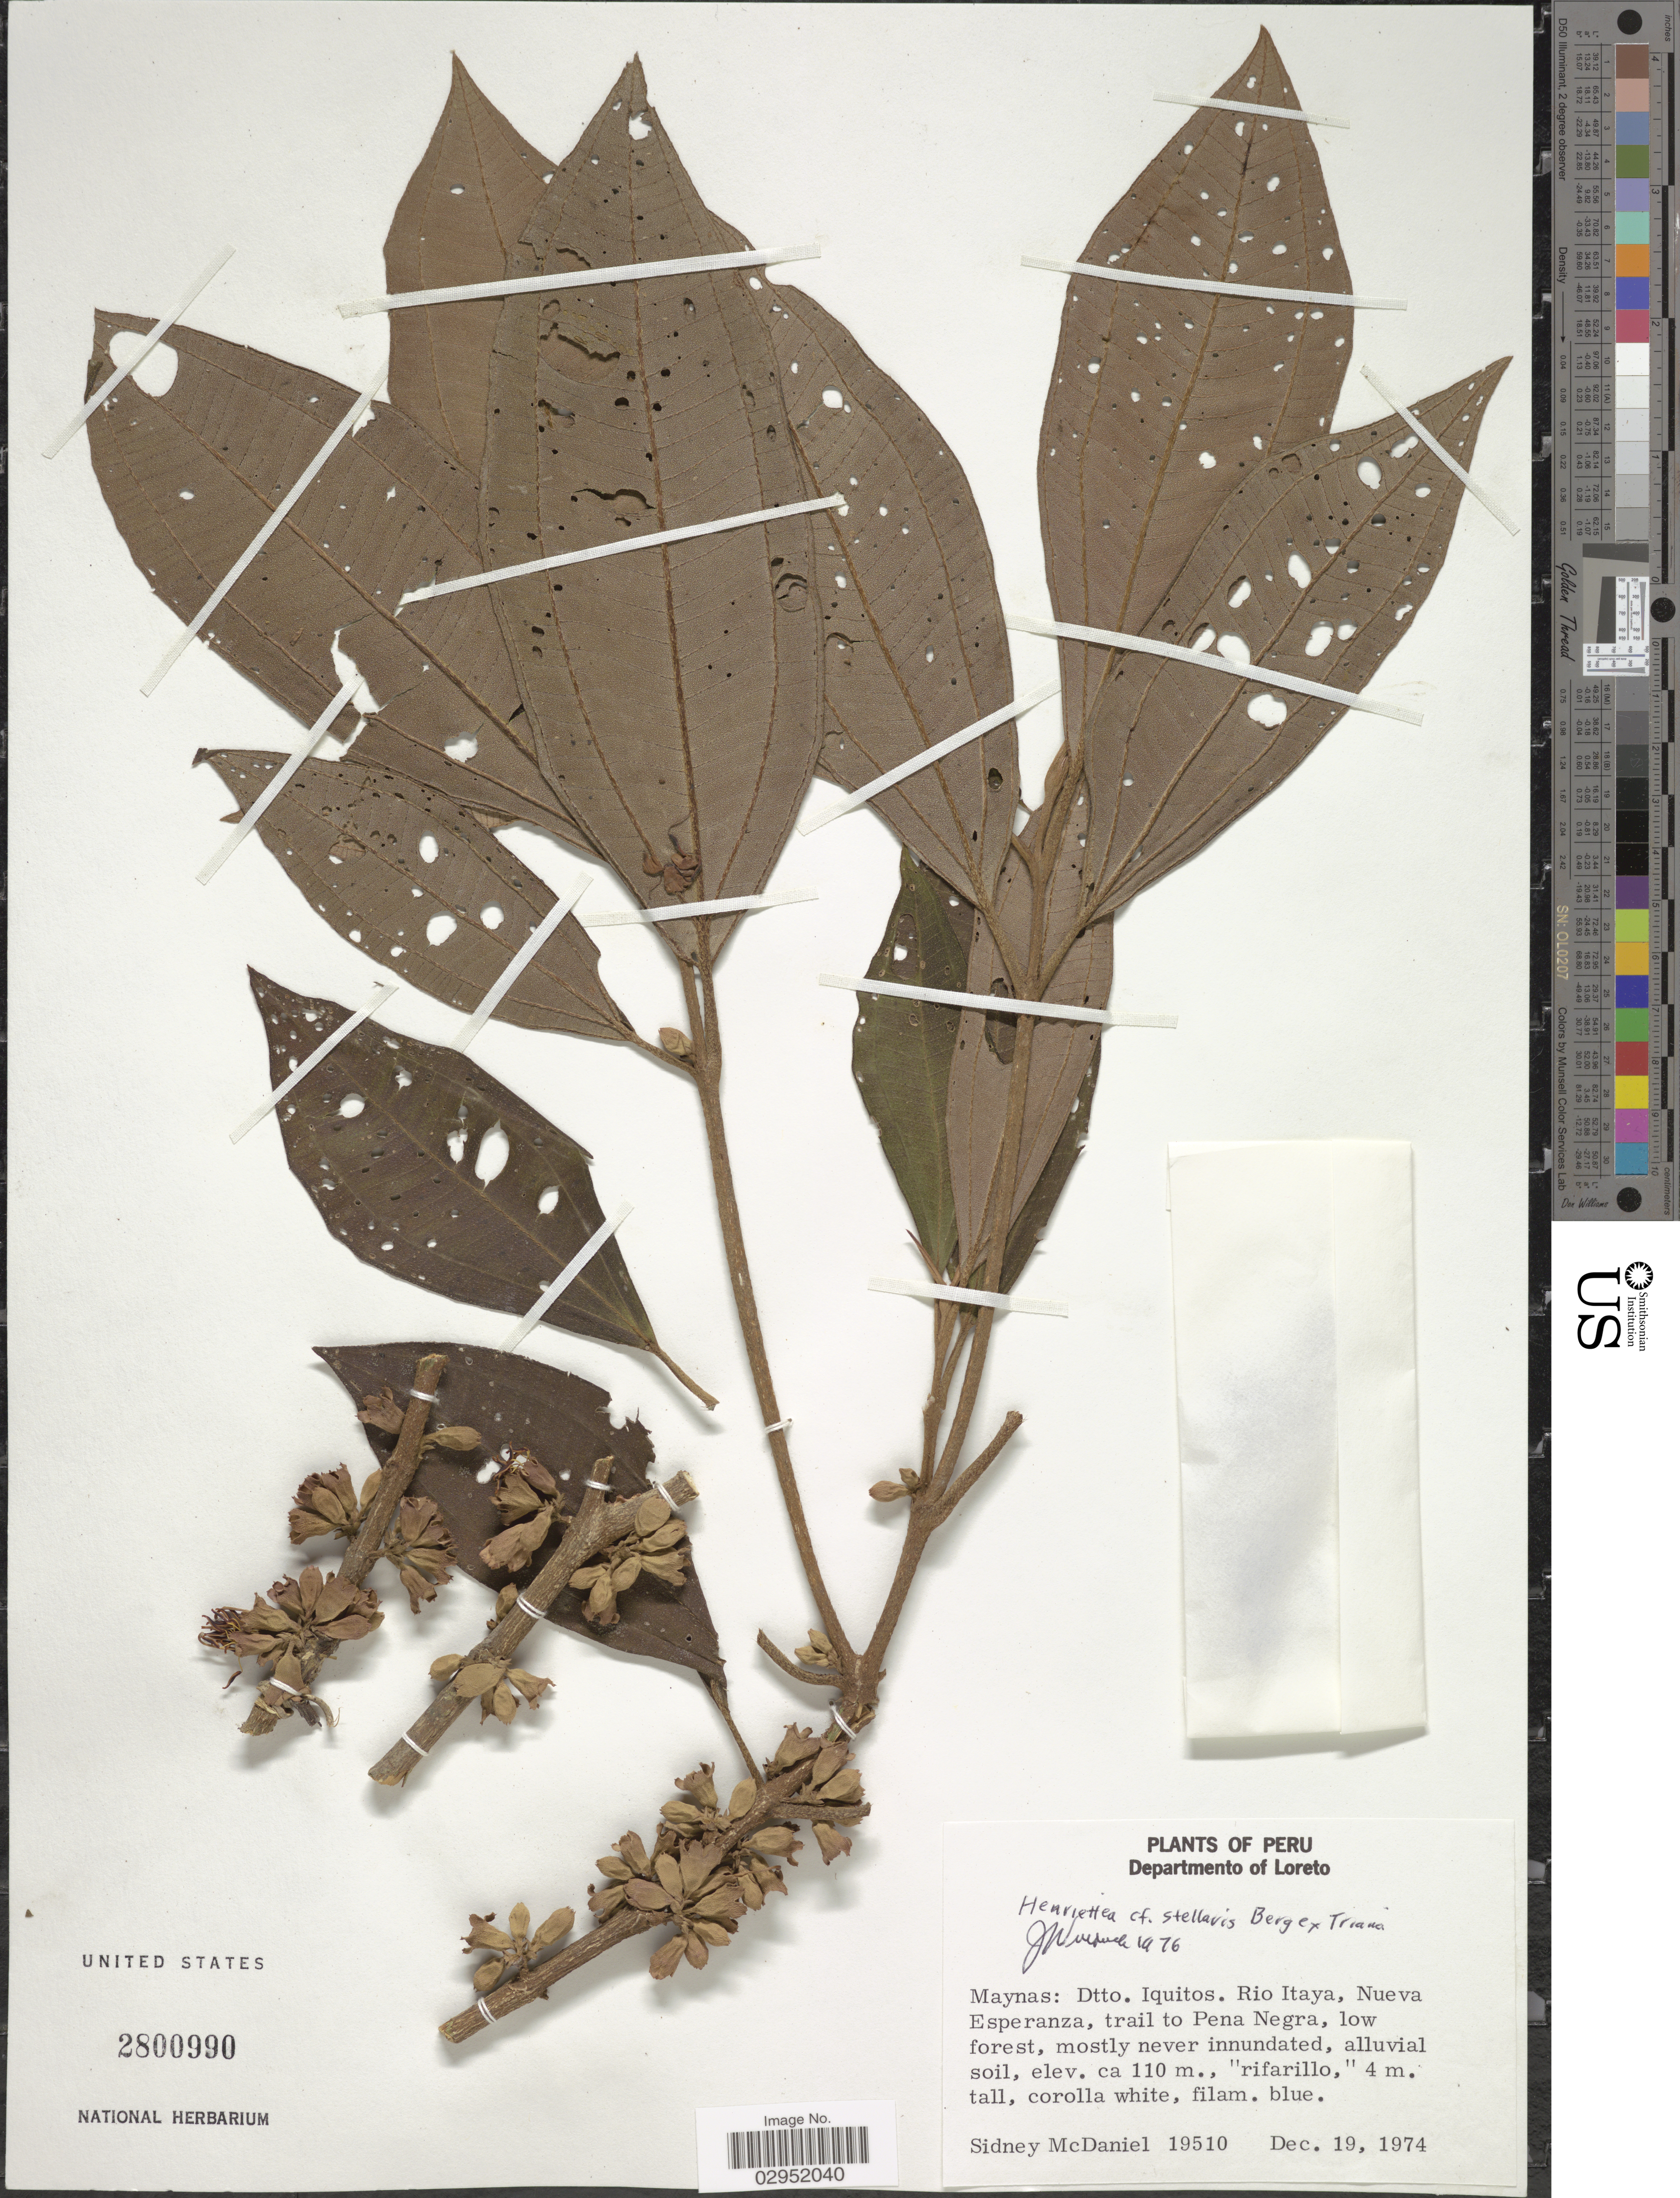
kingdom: Plantae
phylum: Tracheophyta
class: Magnoliopsida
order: Myrtales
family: Melastomataceae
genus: Henriettea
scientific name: Henriettea stellaris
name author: O. Berg ex Triana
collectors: S. McDaniel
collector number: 19510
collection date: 1974-12-19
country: Peru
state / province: Loreto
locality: Departmento of Loreto, Maynas: Dtto. Iquitos. Rio Itaya, Nueva Esperanza, trail to Pena Negra.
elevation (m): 110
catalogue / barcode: US 2800990